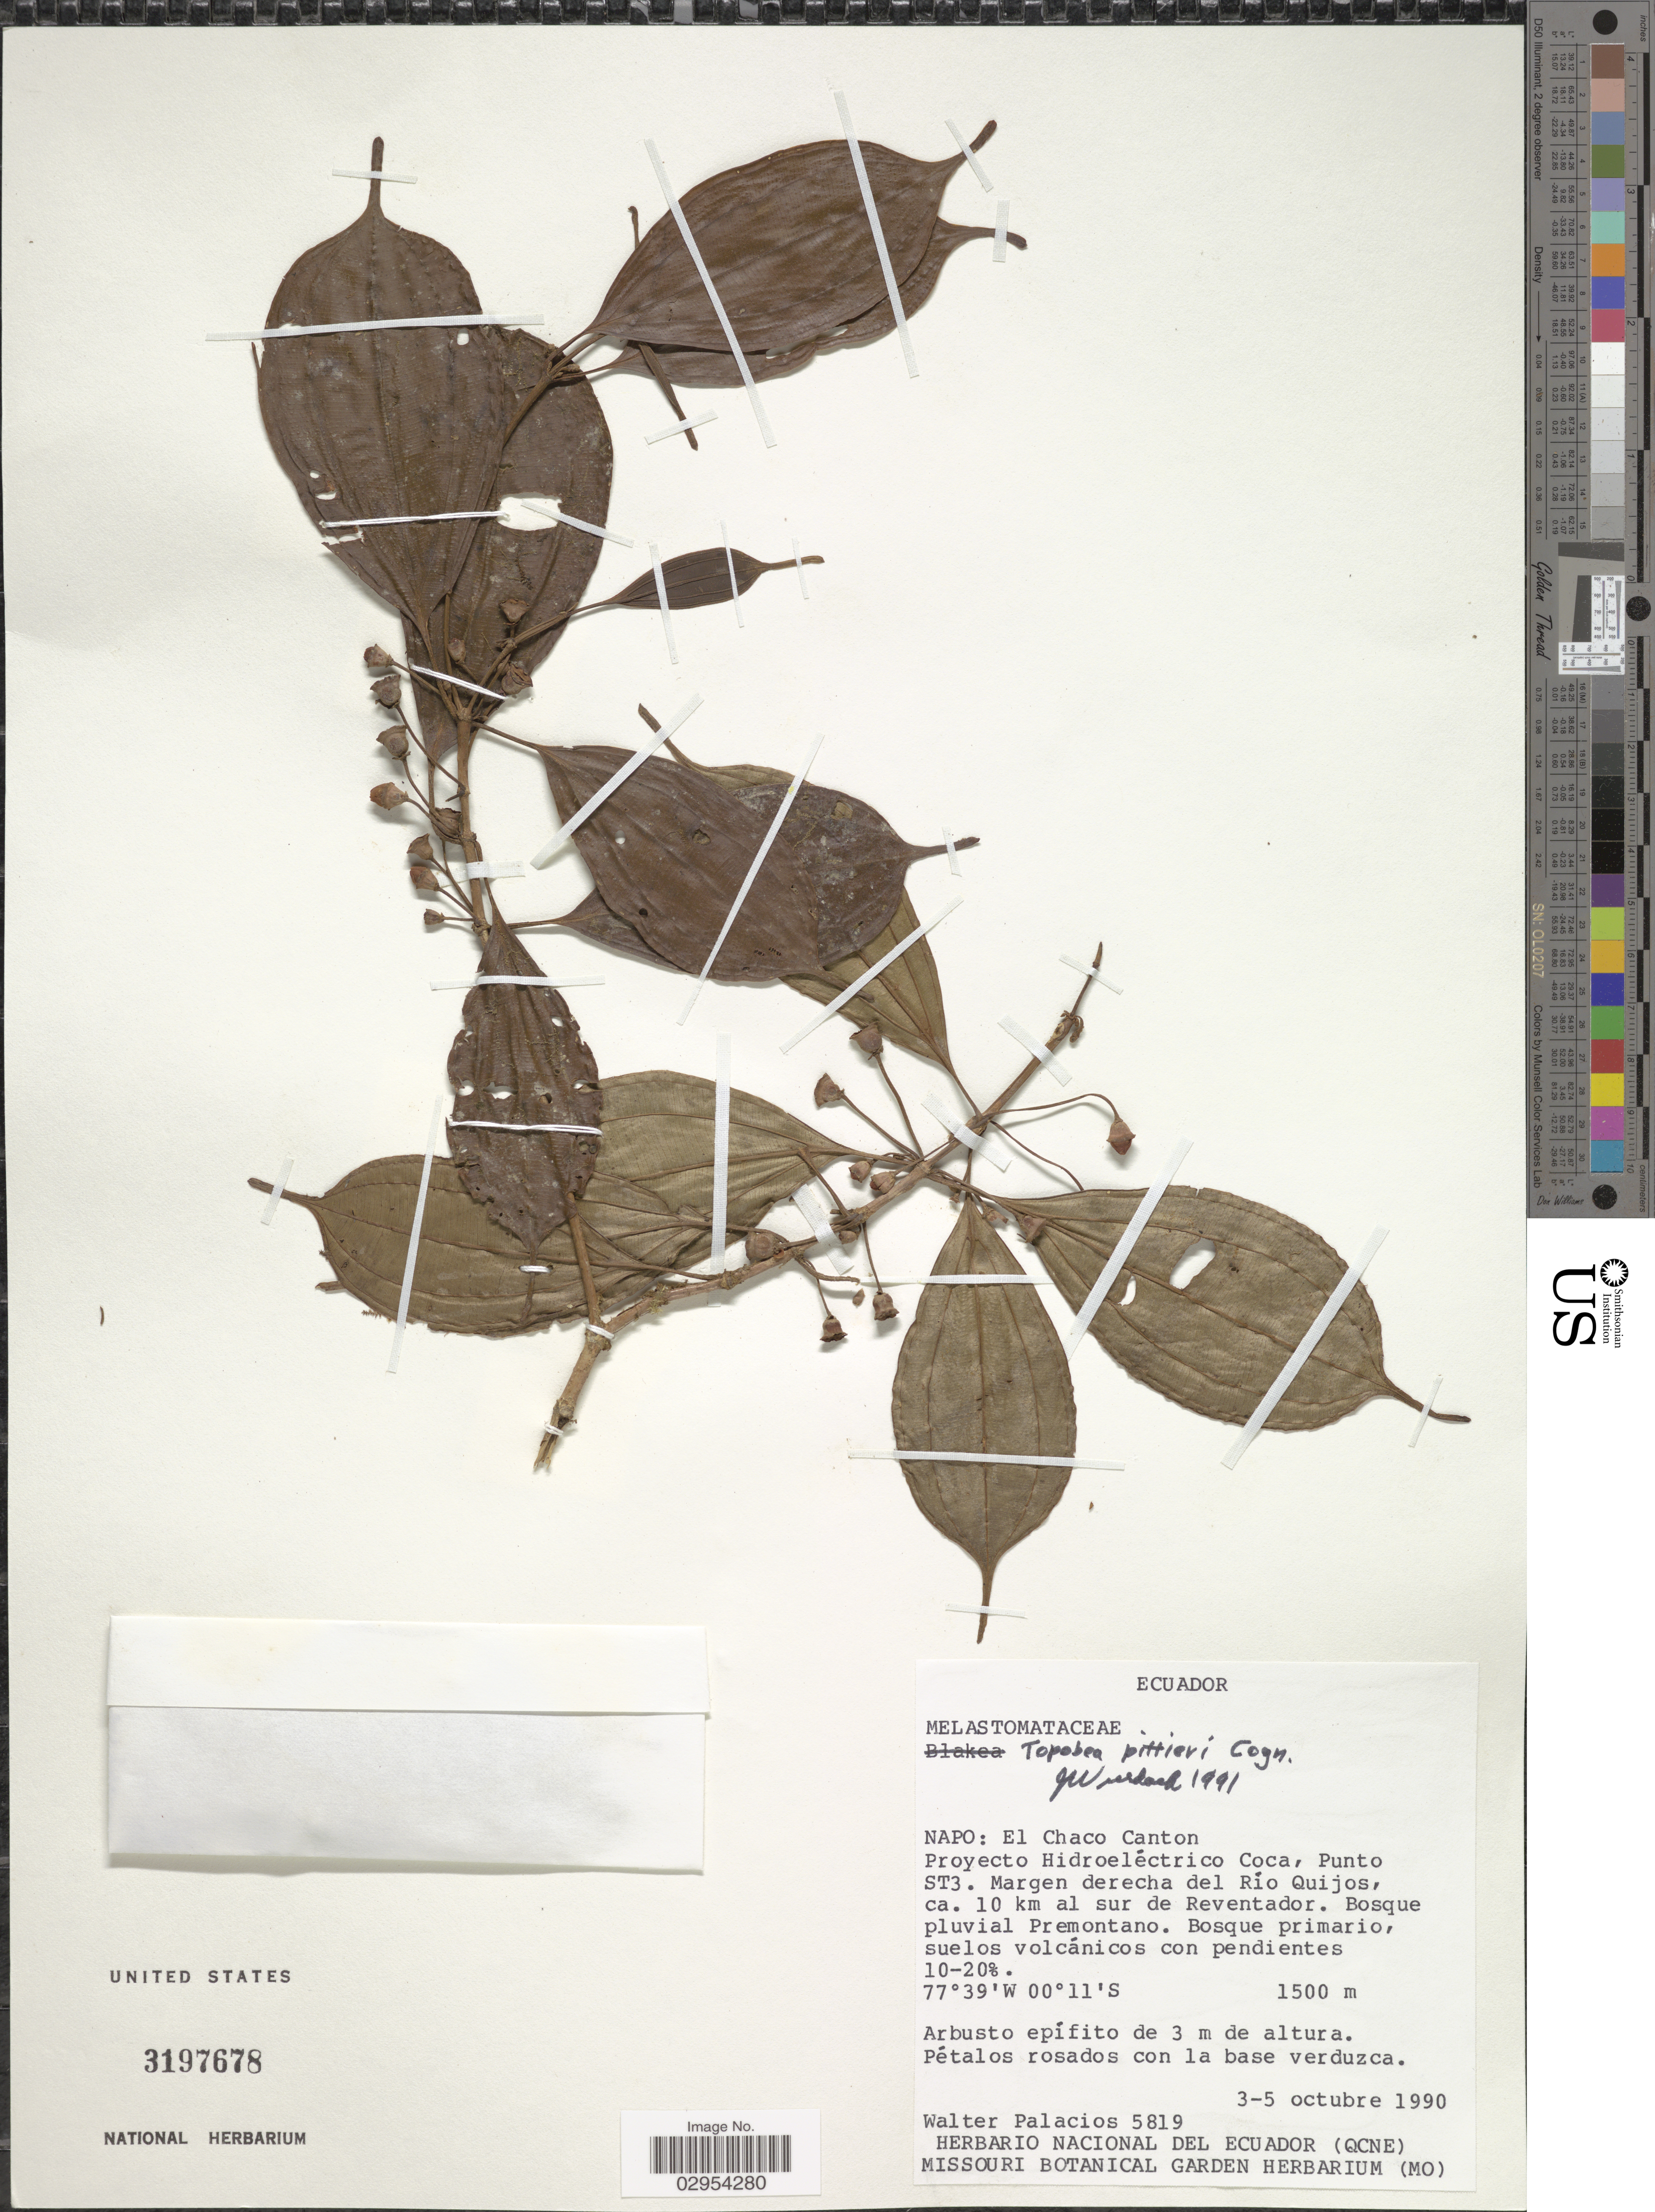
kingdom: Plantae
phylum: Tracheophyta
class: Magnoliopsida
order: Myrtales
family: Melastomataceae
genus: Topobea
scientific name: Topobea pittieri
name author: Cogn.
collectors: W. Palacios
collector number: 5819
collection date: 1990-10-03/1990-10-05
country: Ecuador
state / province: Napo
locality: El Chaco Canton, Proyecto Hidroeléctrico Coca, Punto ST3. Margen derecha del Rio Quijos, ca. 10 km al sur de Reventador.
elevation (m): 1500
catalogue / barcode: US 3197678